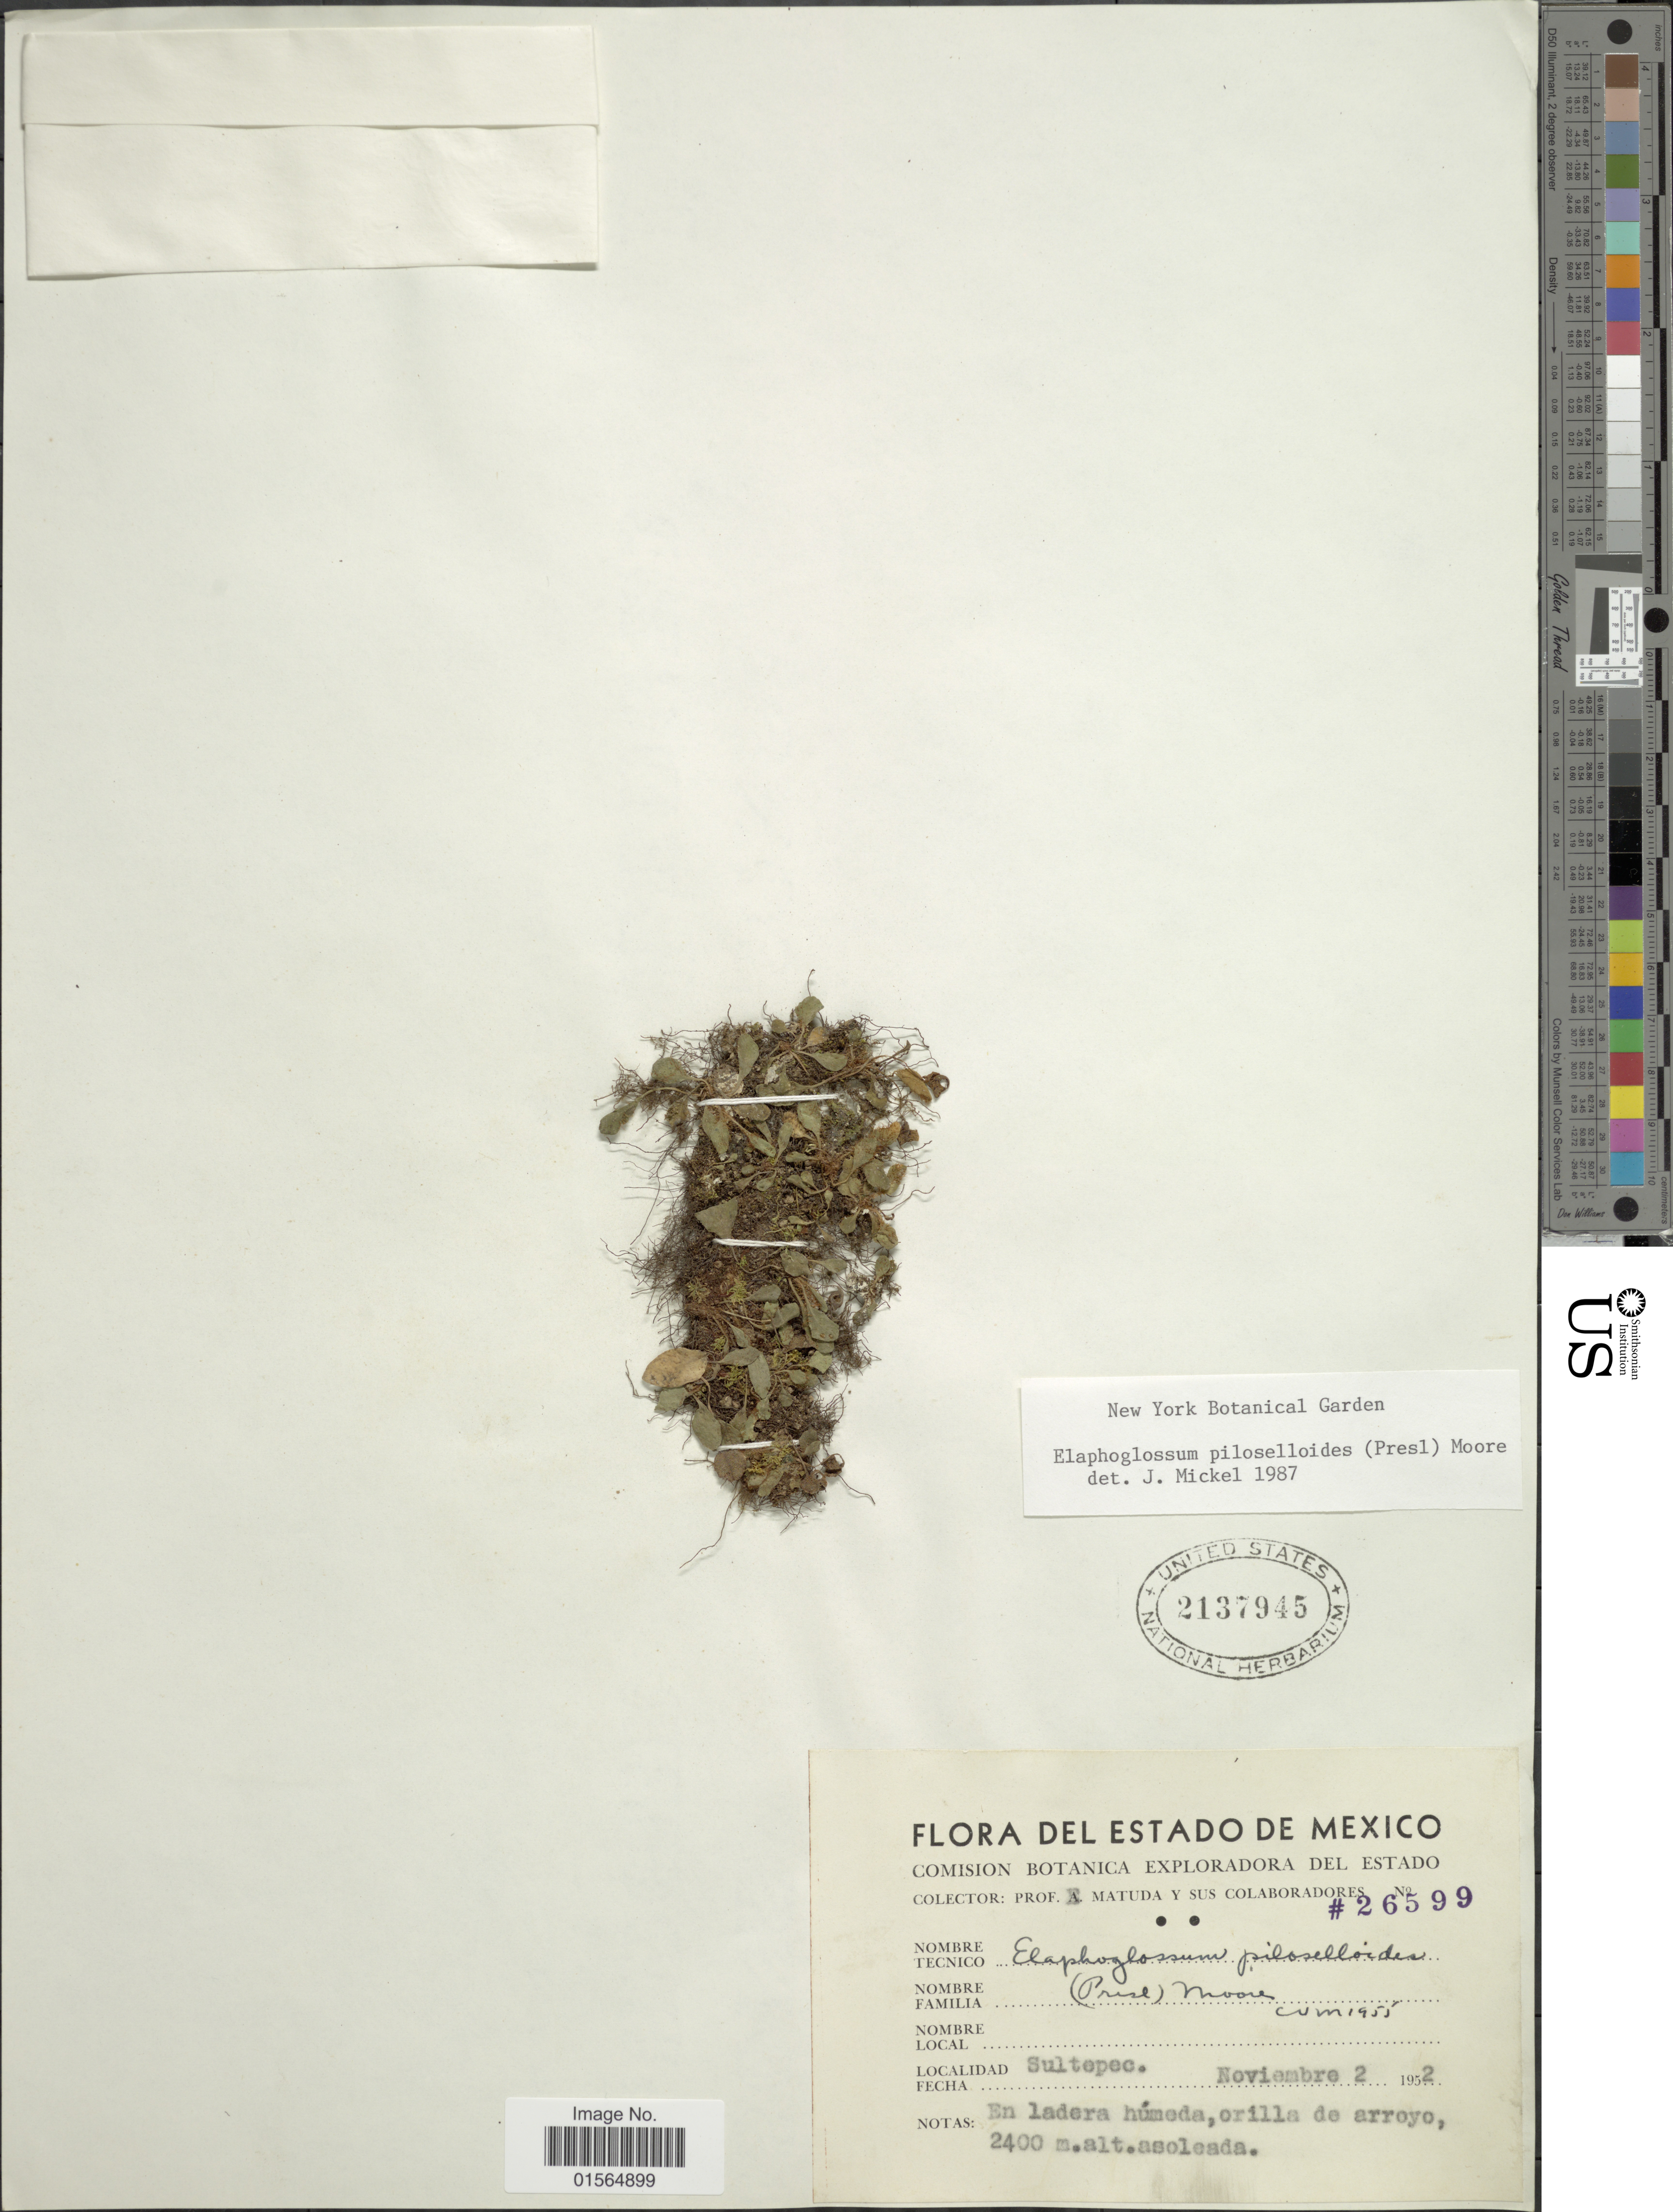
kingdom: Plantae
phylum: Tracheophyta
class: Polypodiopsida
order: Polypodiales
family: Dryopteridaceae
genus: Elaphoglossum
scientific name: Elaphoglossum piloselloides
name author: (C. Presl) T. Moore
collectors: E. Matuda & et al.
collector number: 26599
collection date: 1952-02-02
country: Mexico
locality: Sultepec.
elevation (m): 2400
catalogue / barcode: US 2137945